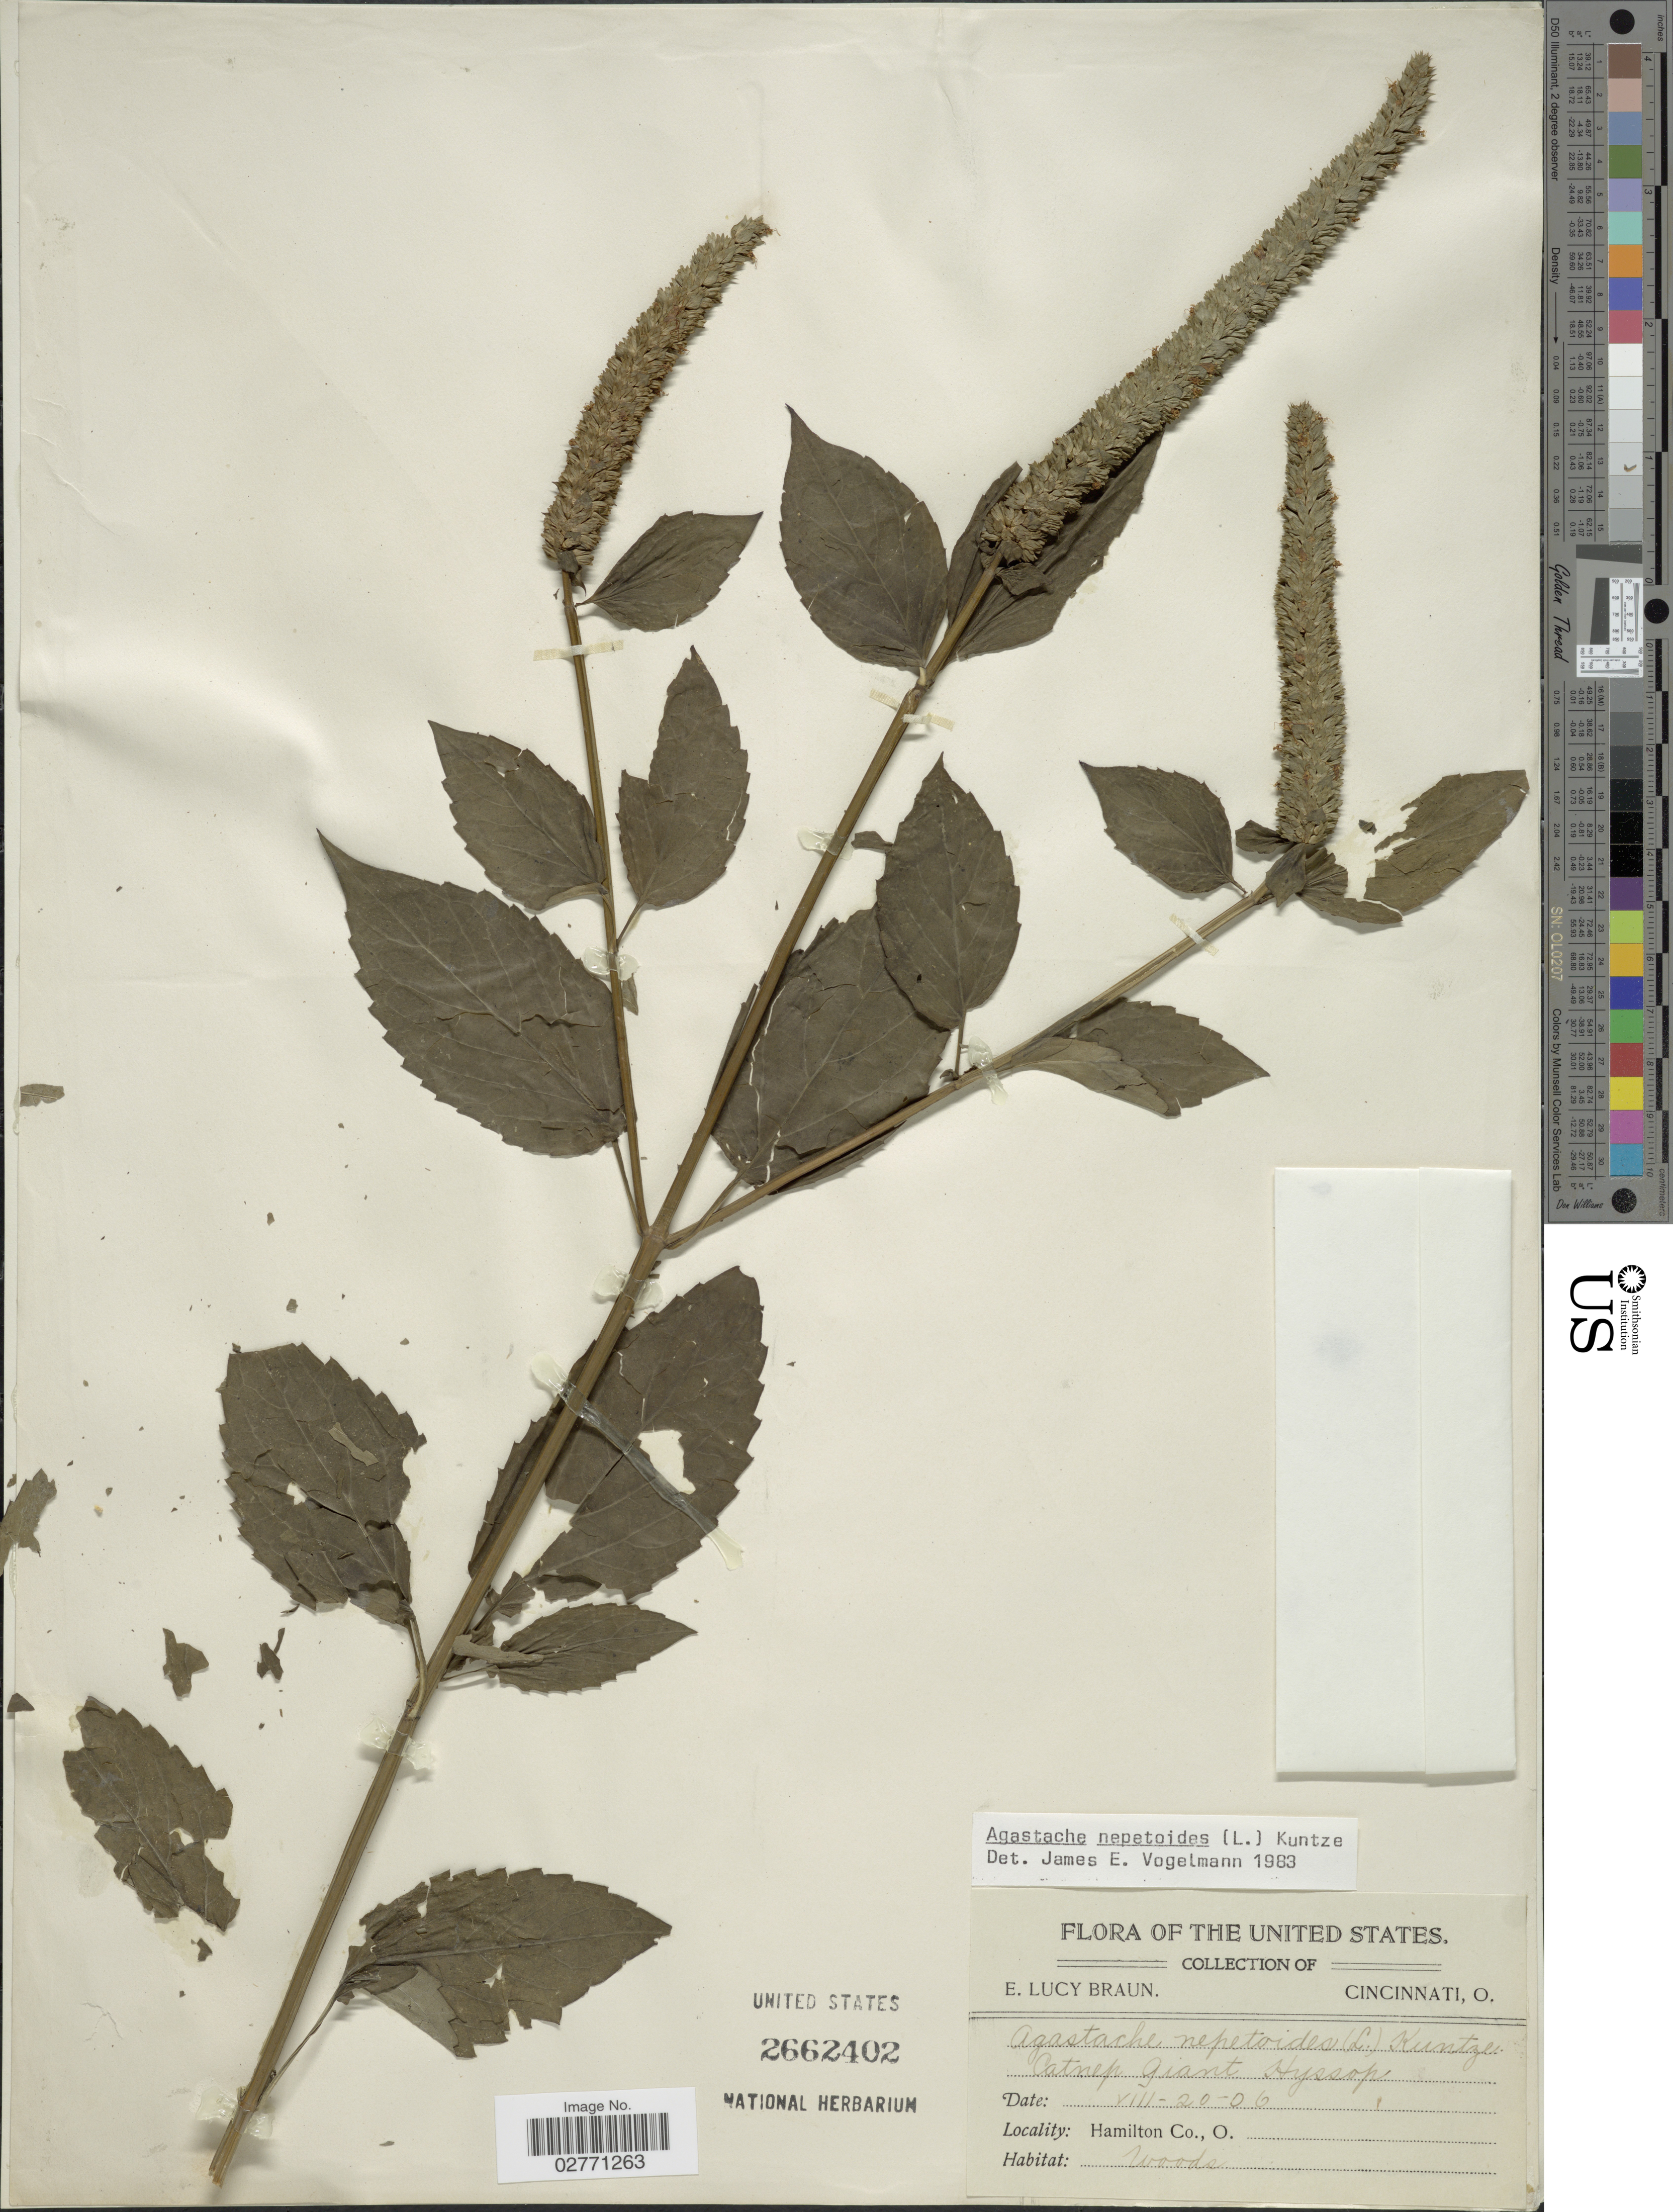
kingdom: Plantae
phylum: Tracheophyta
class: Magnoliopsida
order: Lamiales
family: Lamiaceae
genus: Agastache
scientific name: Agastache nepetoides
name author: (L.) Kuntze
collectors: E. L. Braun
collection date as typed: Transcribed d/m/y: 20/8/6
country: United States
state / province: Ohio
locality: Hamilton Co., O.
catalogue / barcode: US 2662402